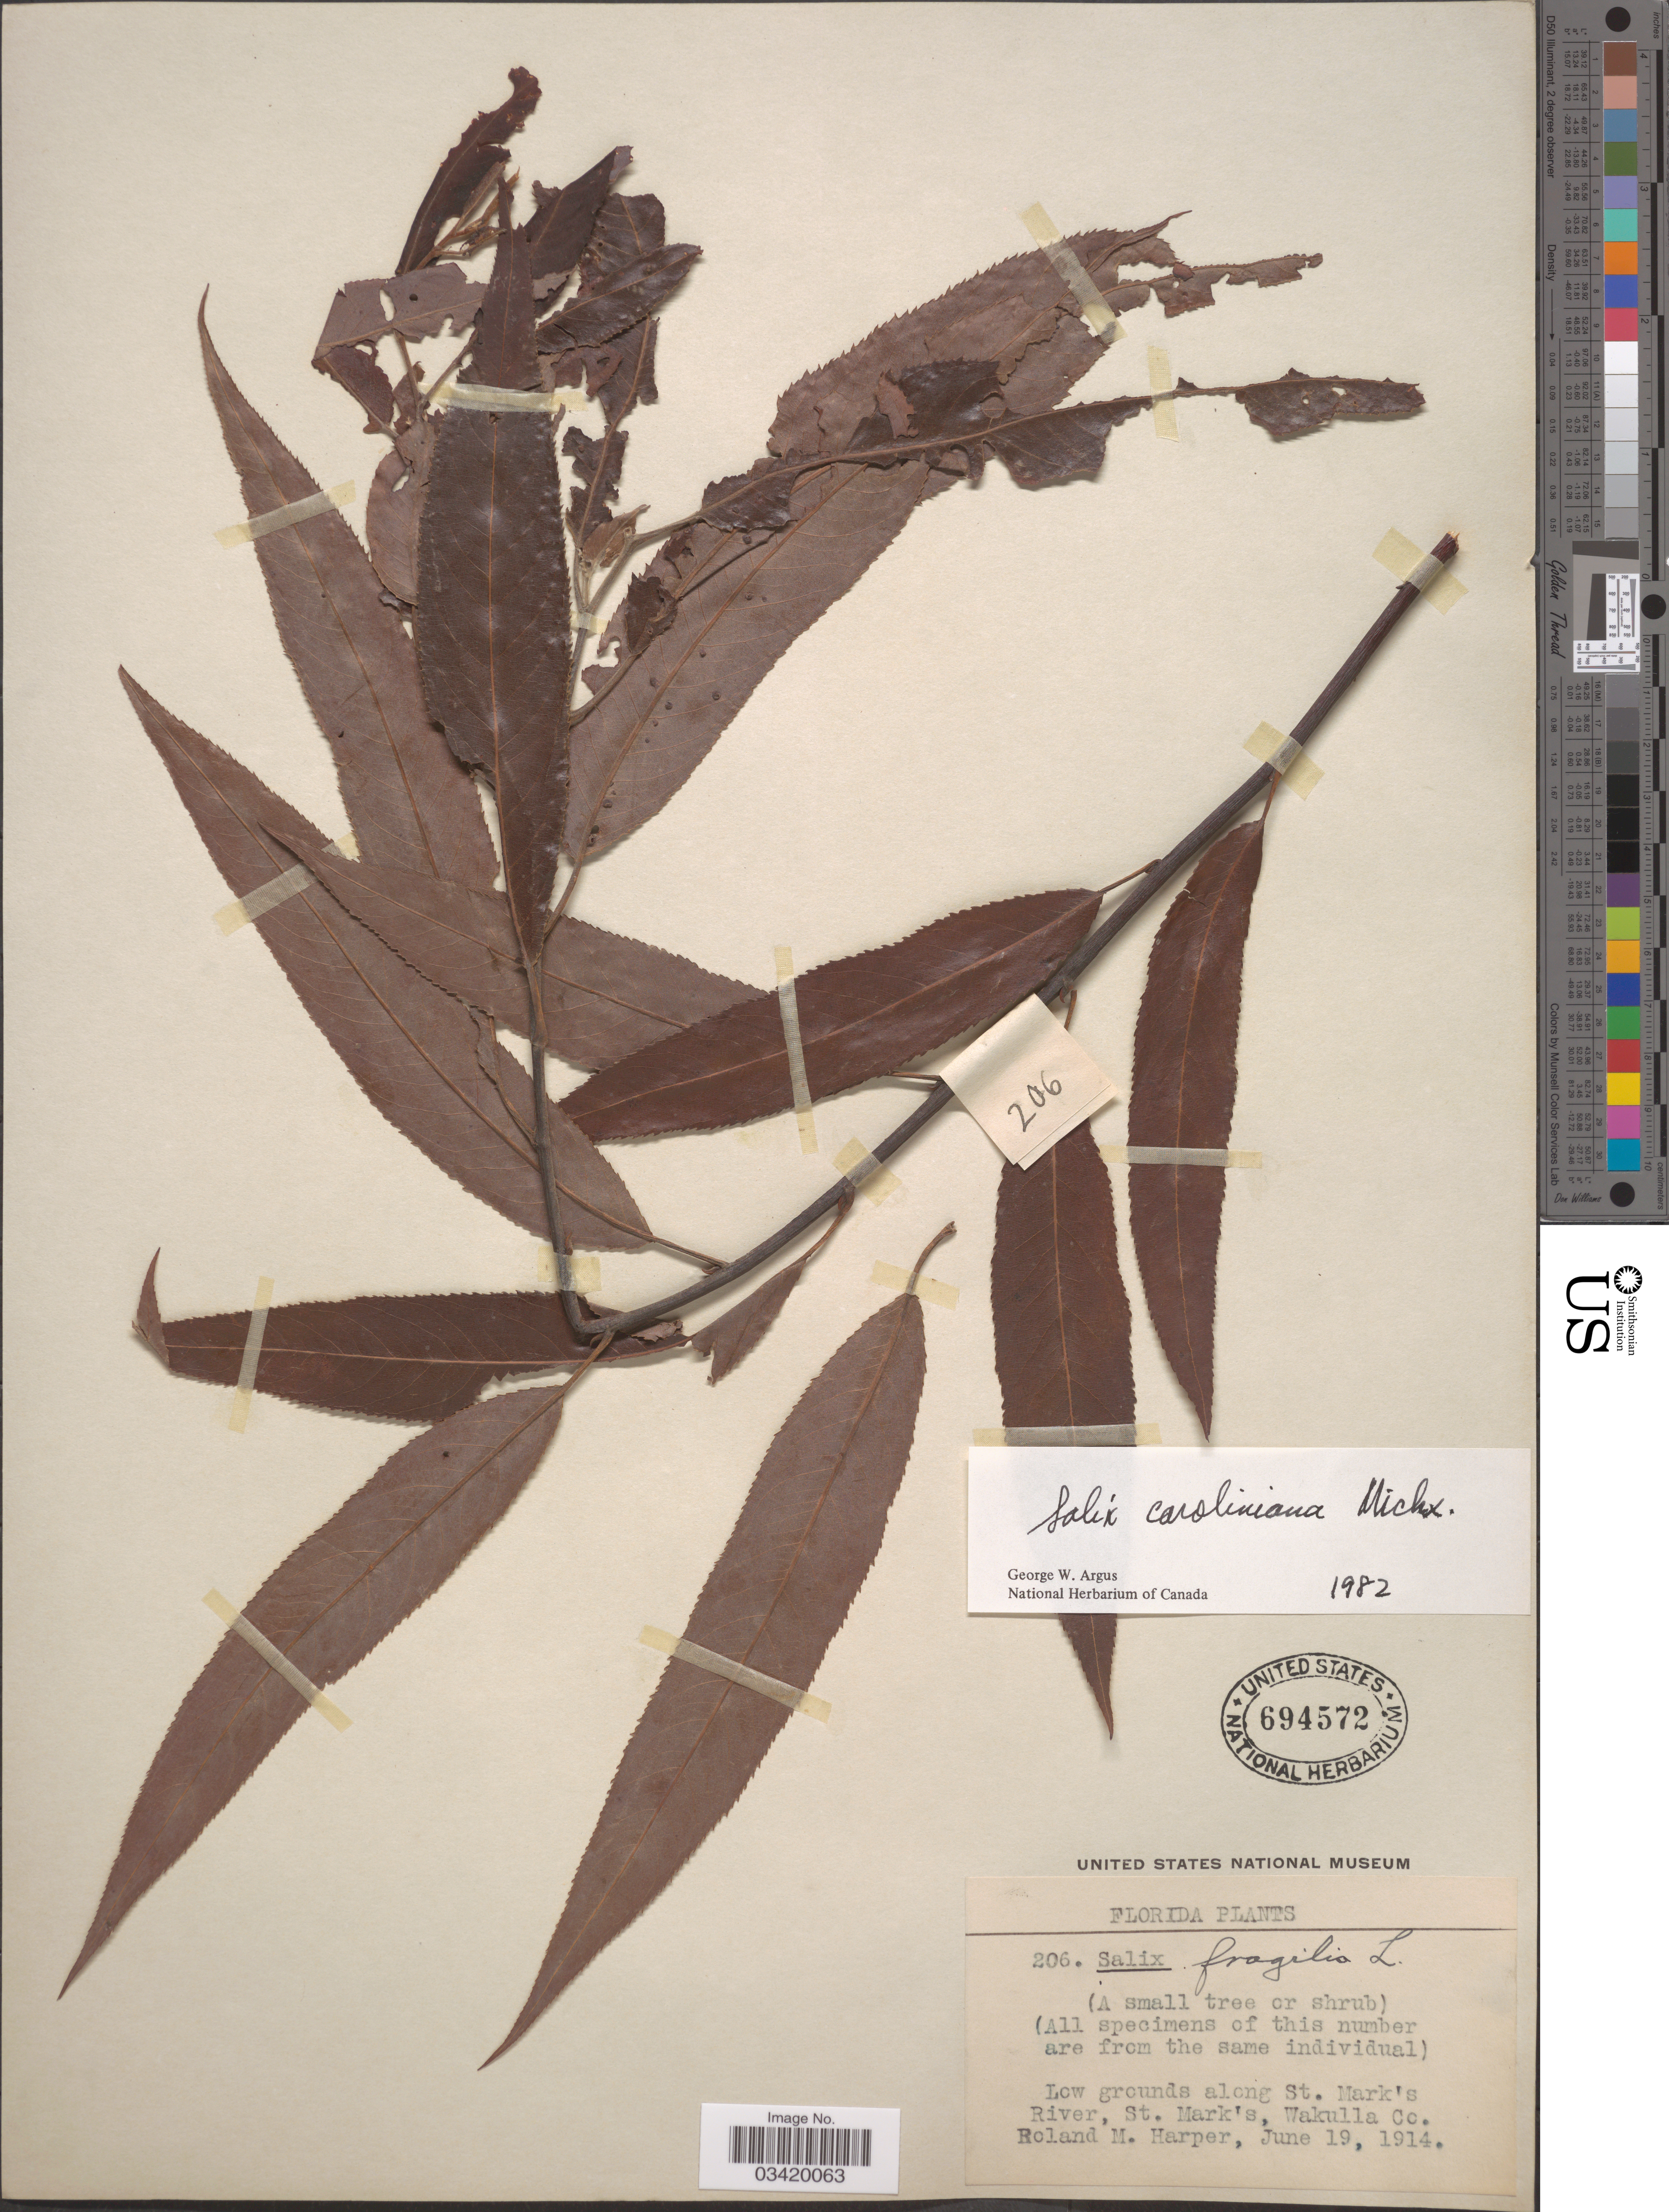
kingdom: Plantae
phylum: Tracheophyta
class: Magnoliopsida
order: Malpighiales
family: Salicaceae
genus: Salix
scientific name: Salix longipes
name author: Shuttlew. ex Andersson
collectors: R. Harper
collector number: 206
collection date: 1914-06-19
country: United States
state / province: Florida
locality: Low grounds along St. Mark's River, St. Mark's, Wakulla Co.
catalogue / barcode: US 694572